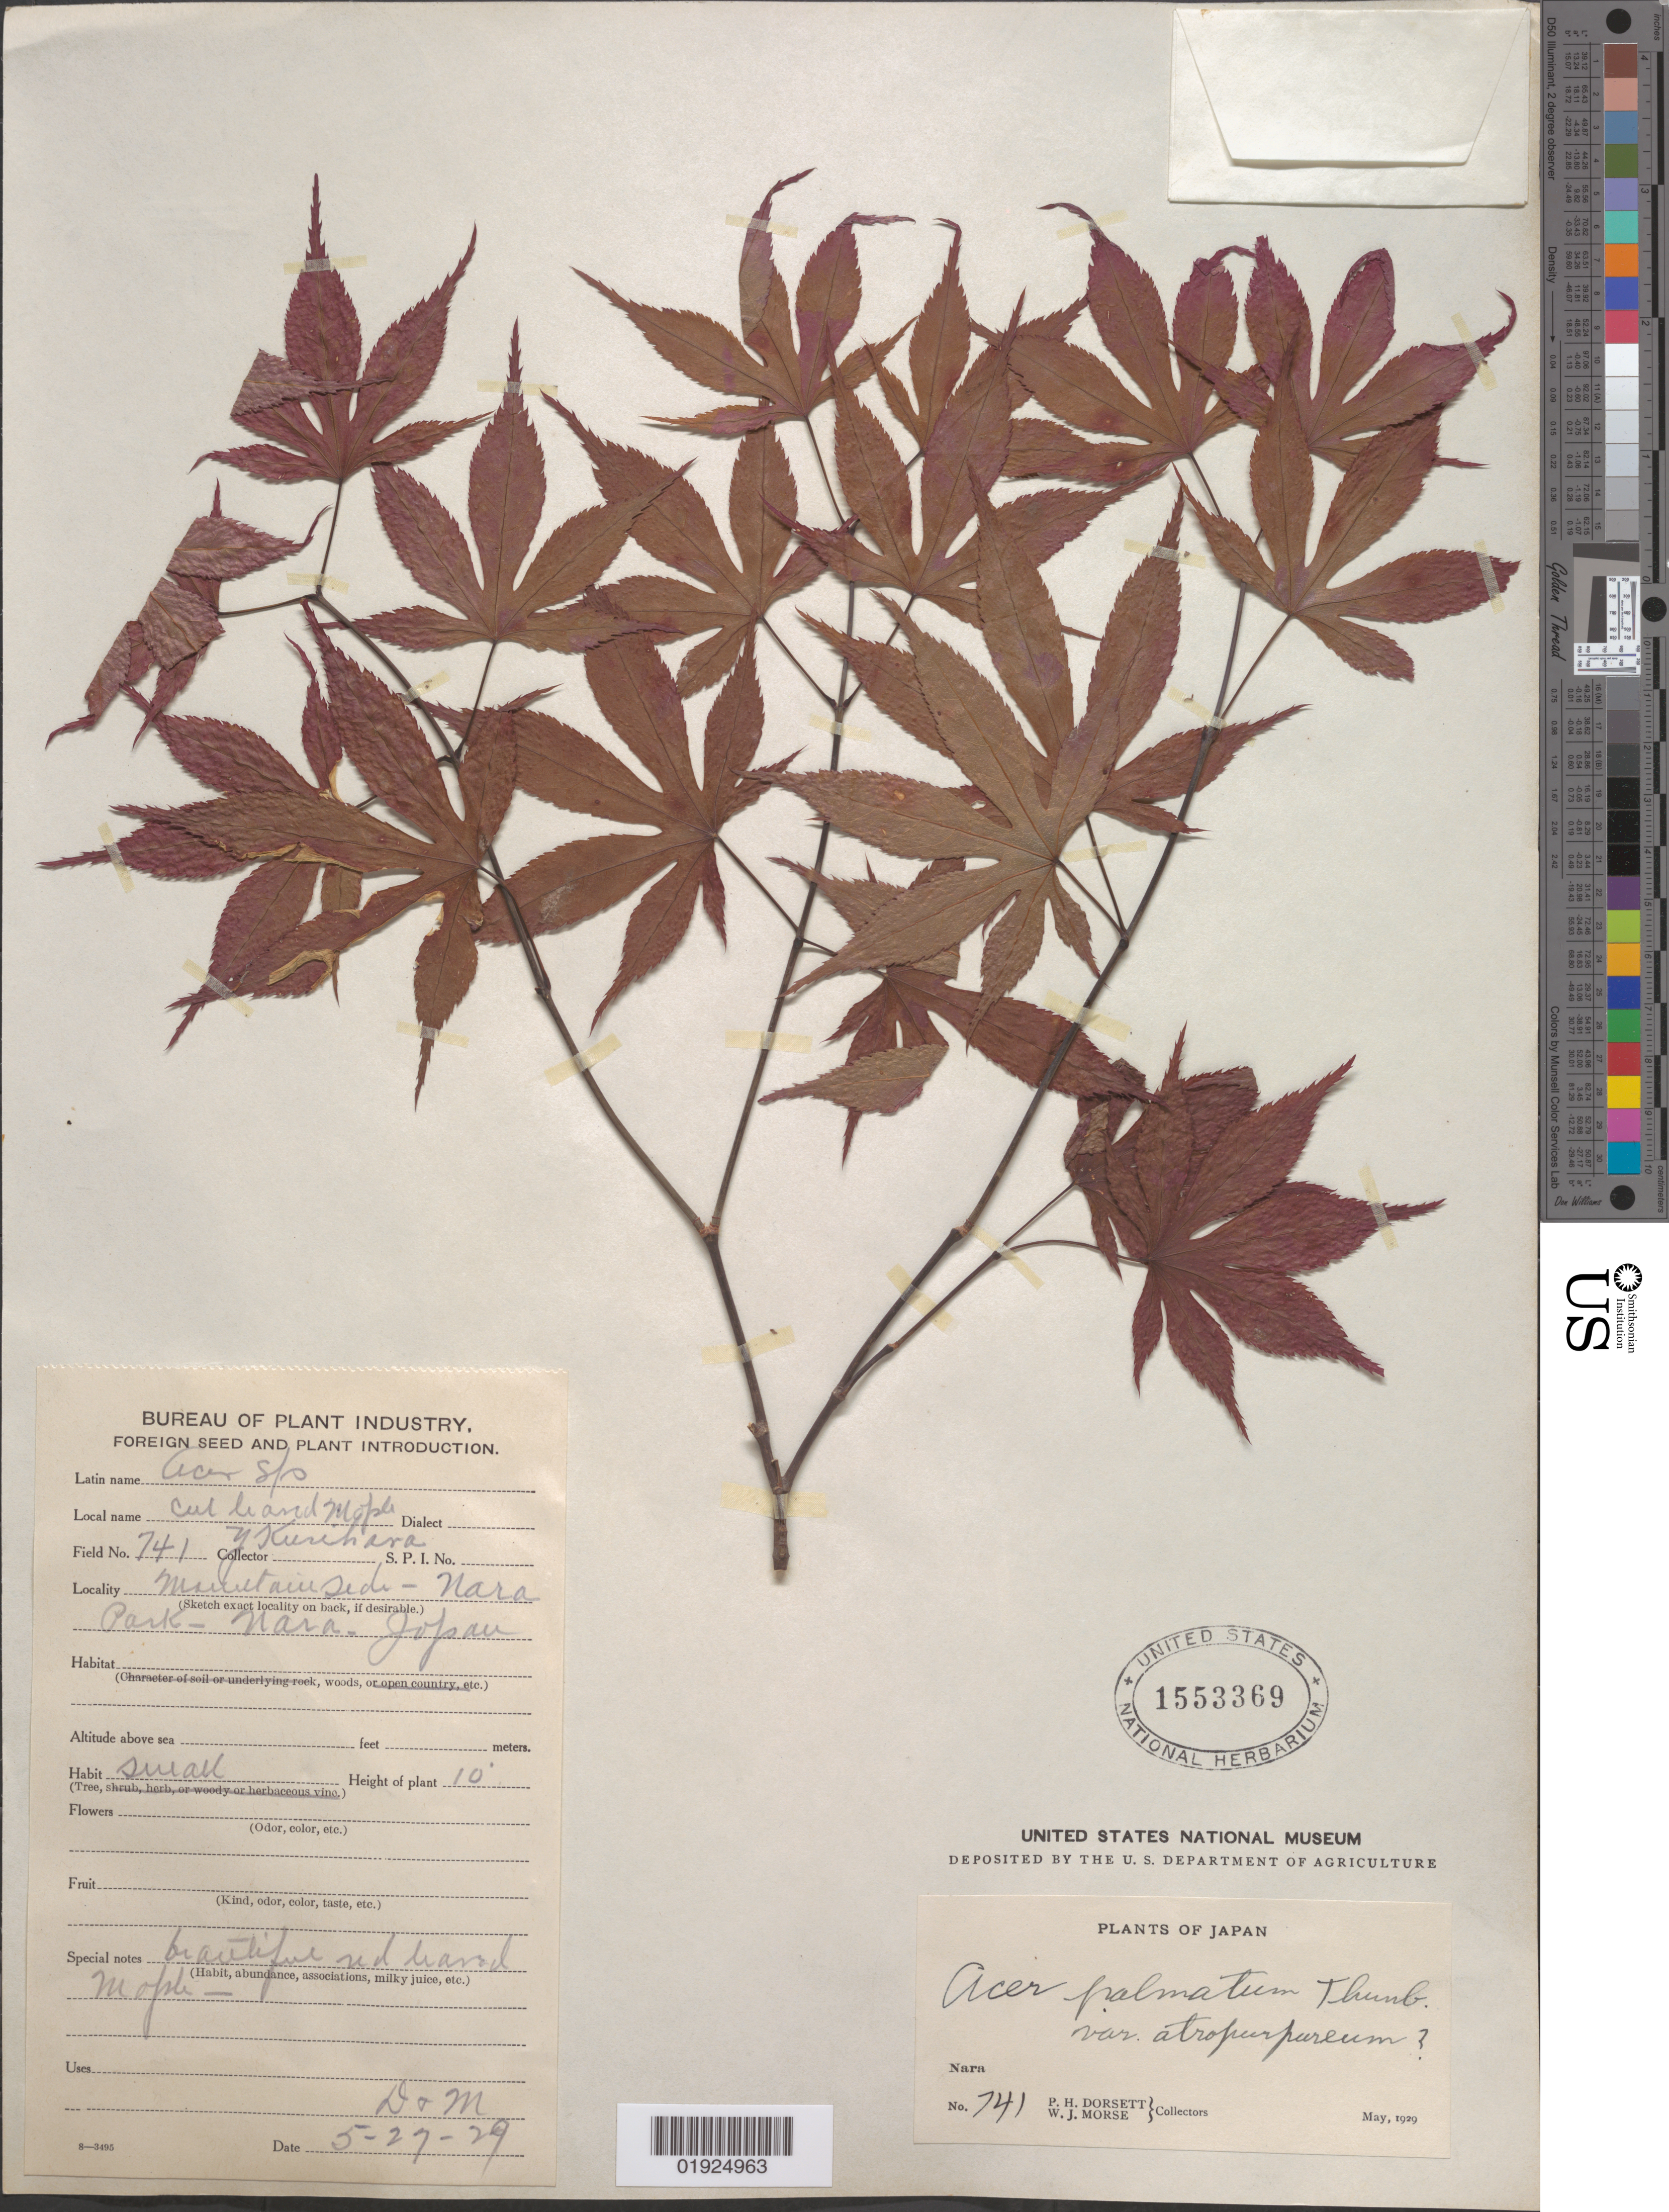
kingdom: Plantae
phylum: Tracheophyta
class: Magnoliopsida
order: Sapindales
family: Sapindaceae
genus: Acer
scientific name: Acer palmatum f. atropurpureum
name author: (Van Houtte) G. Nicholson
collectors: P. H. Dorsett & W. J. Morse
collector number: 741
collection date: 1929-05-27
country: Japan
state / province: Nara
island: Honshu I.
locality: Nara Park, Nara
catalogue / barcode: US 1553369